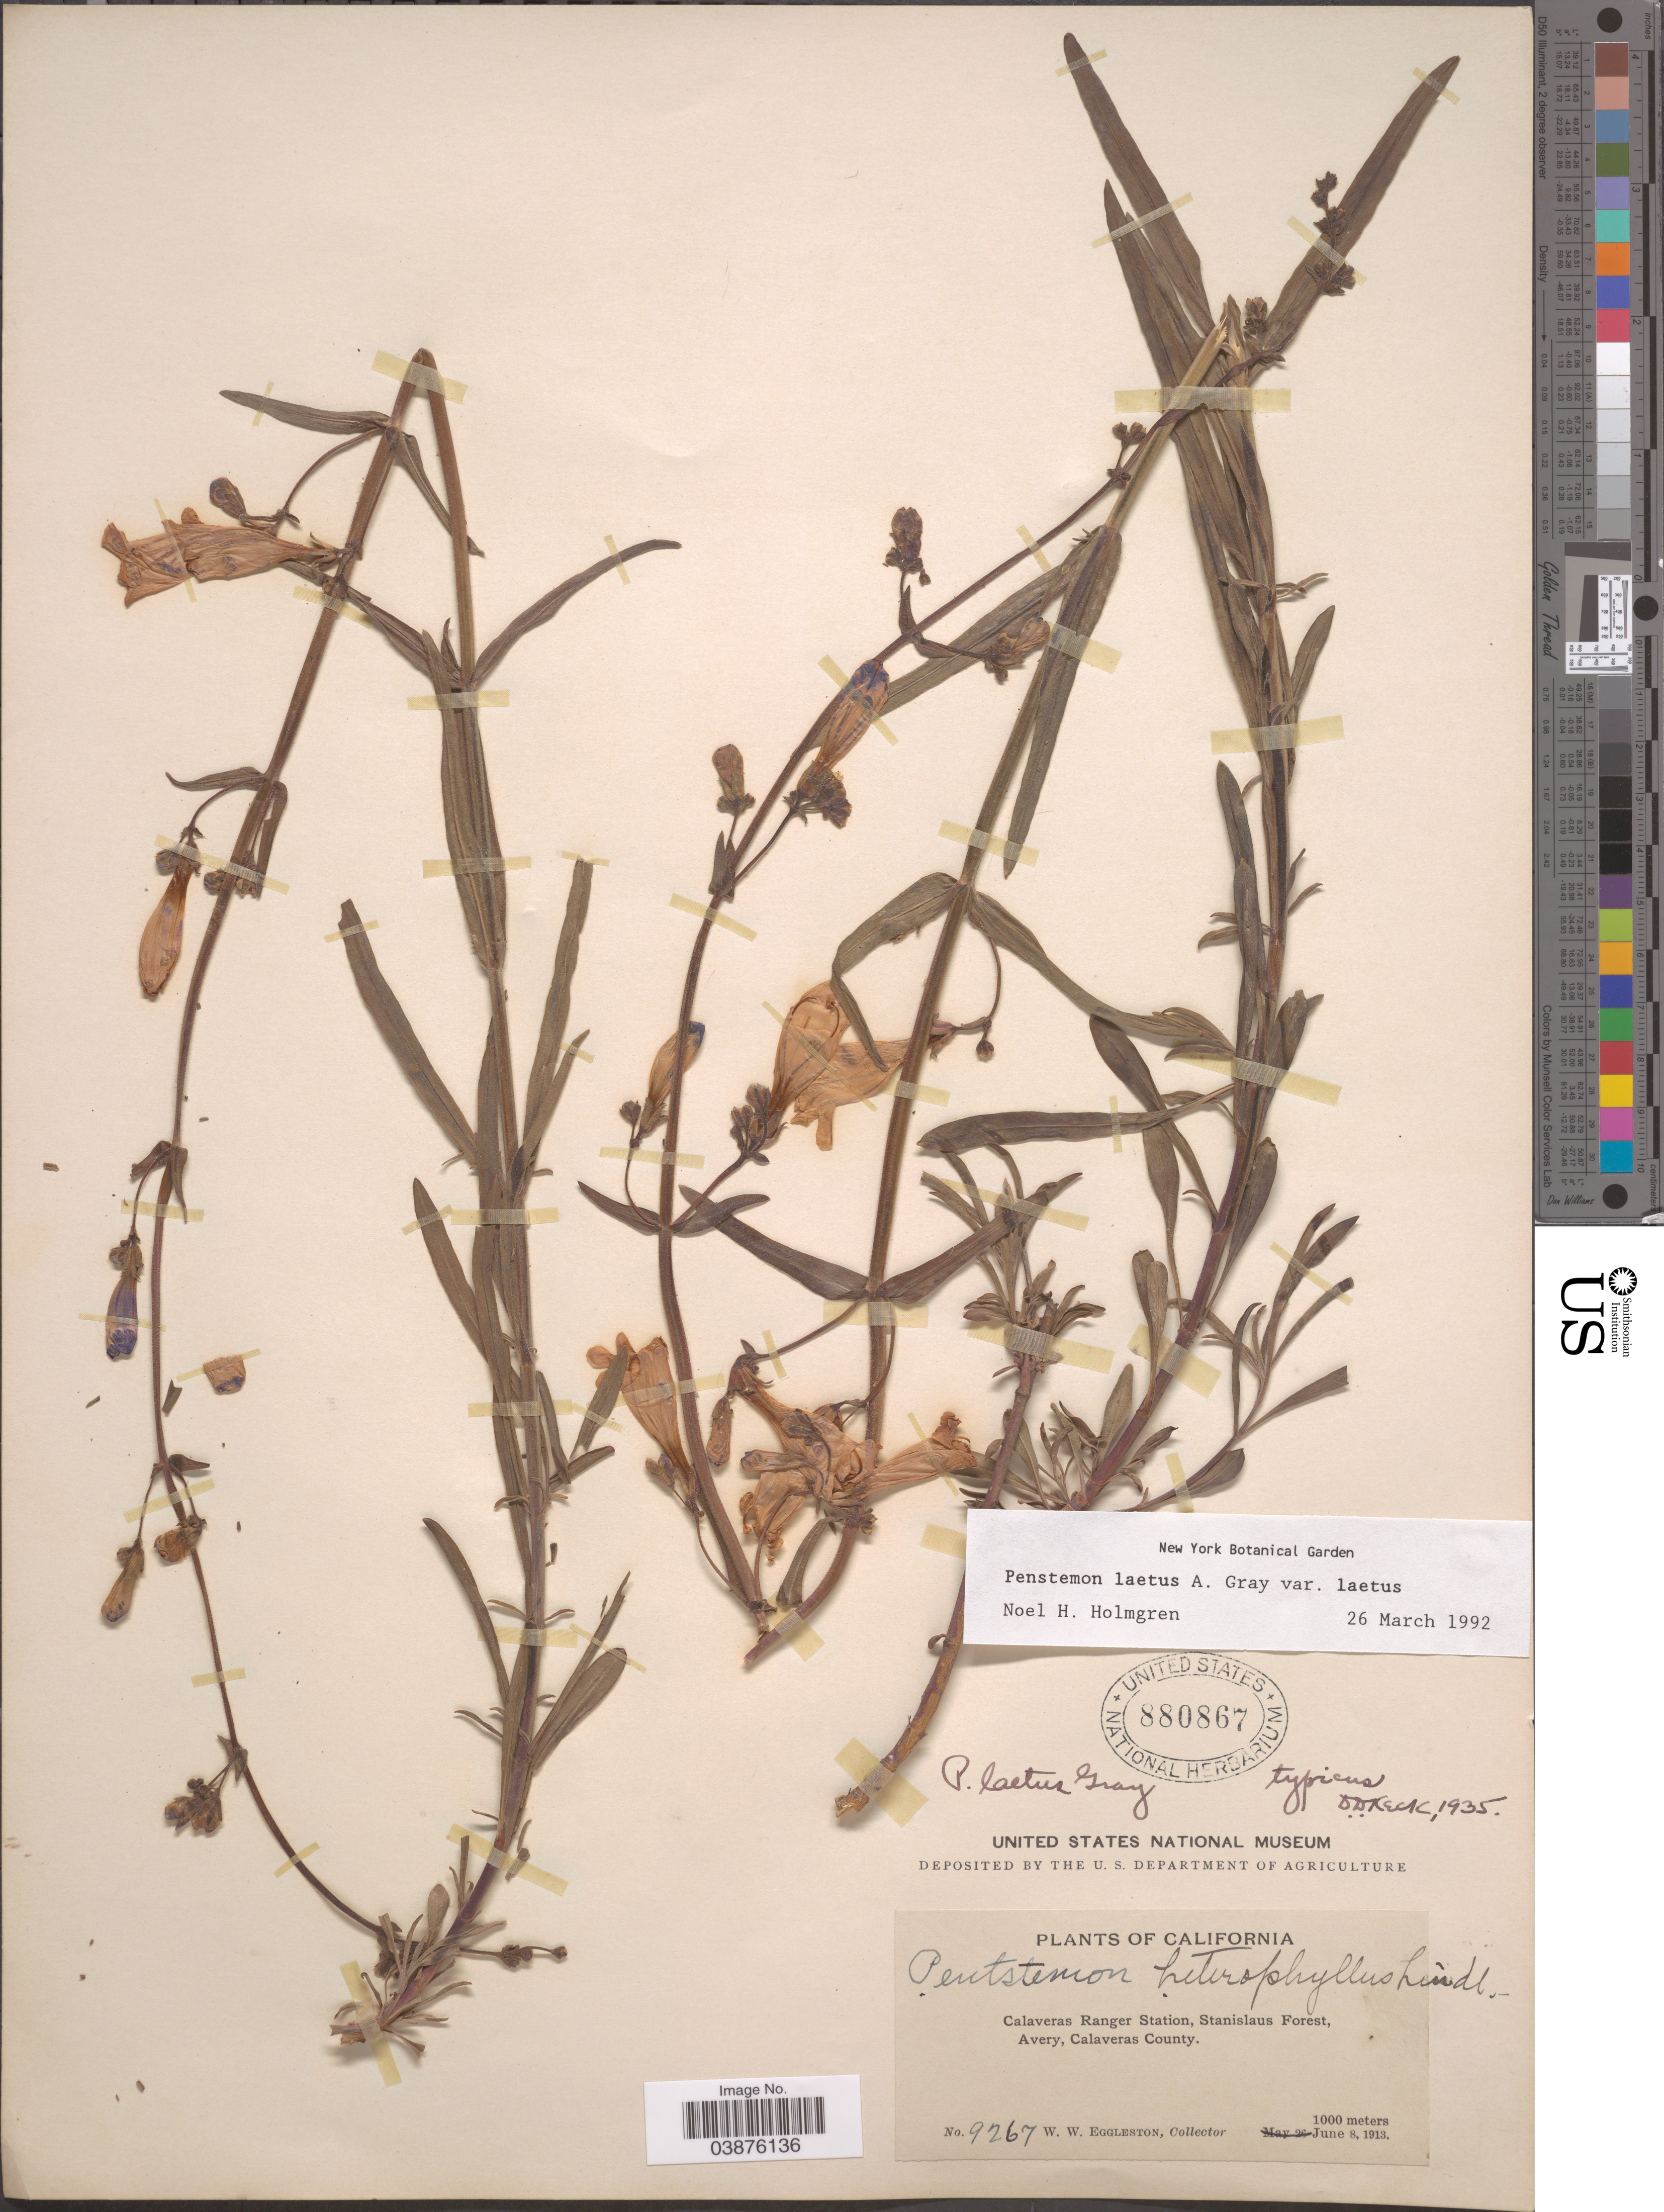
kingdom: Plantae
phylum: Tracheophyta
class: Magnoliopsida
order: Lamiales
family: Plantaginaceae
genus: Penstemon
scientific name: Penstemon laetus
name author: A. Gray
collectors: W. W. Eggleston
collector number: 9267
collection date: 1913-06-08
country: United States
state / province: California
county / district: Calaveras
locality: Calaveras Ranger Station, Stanislaus Forest, Avery, Calaveras County.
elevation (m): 1000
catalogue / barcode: US 880867